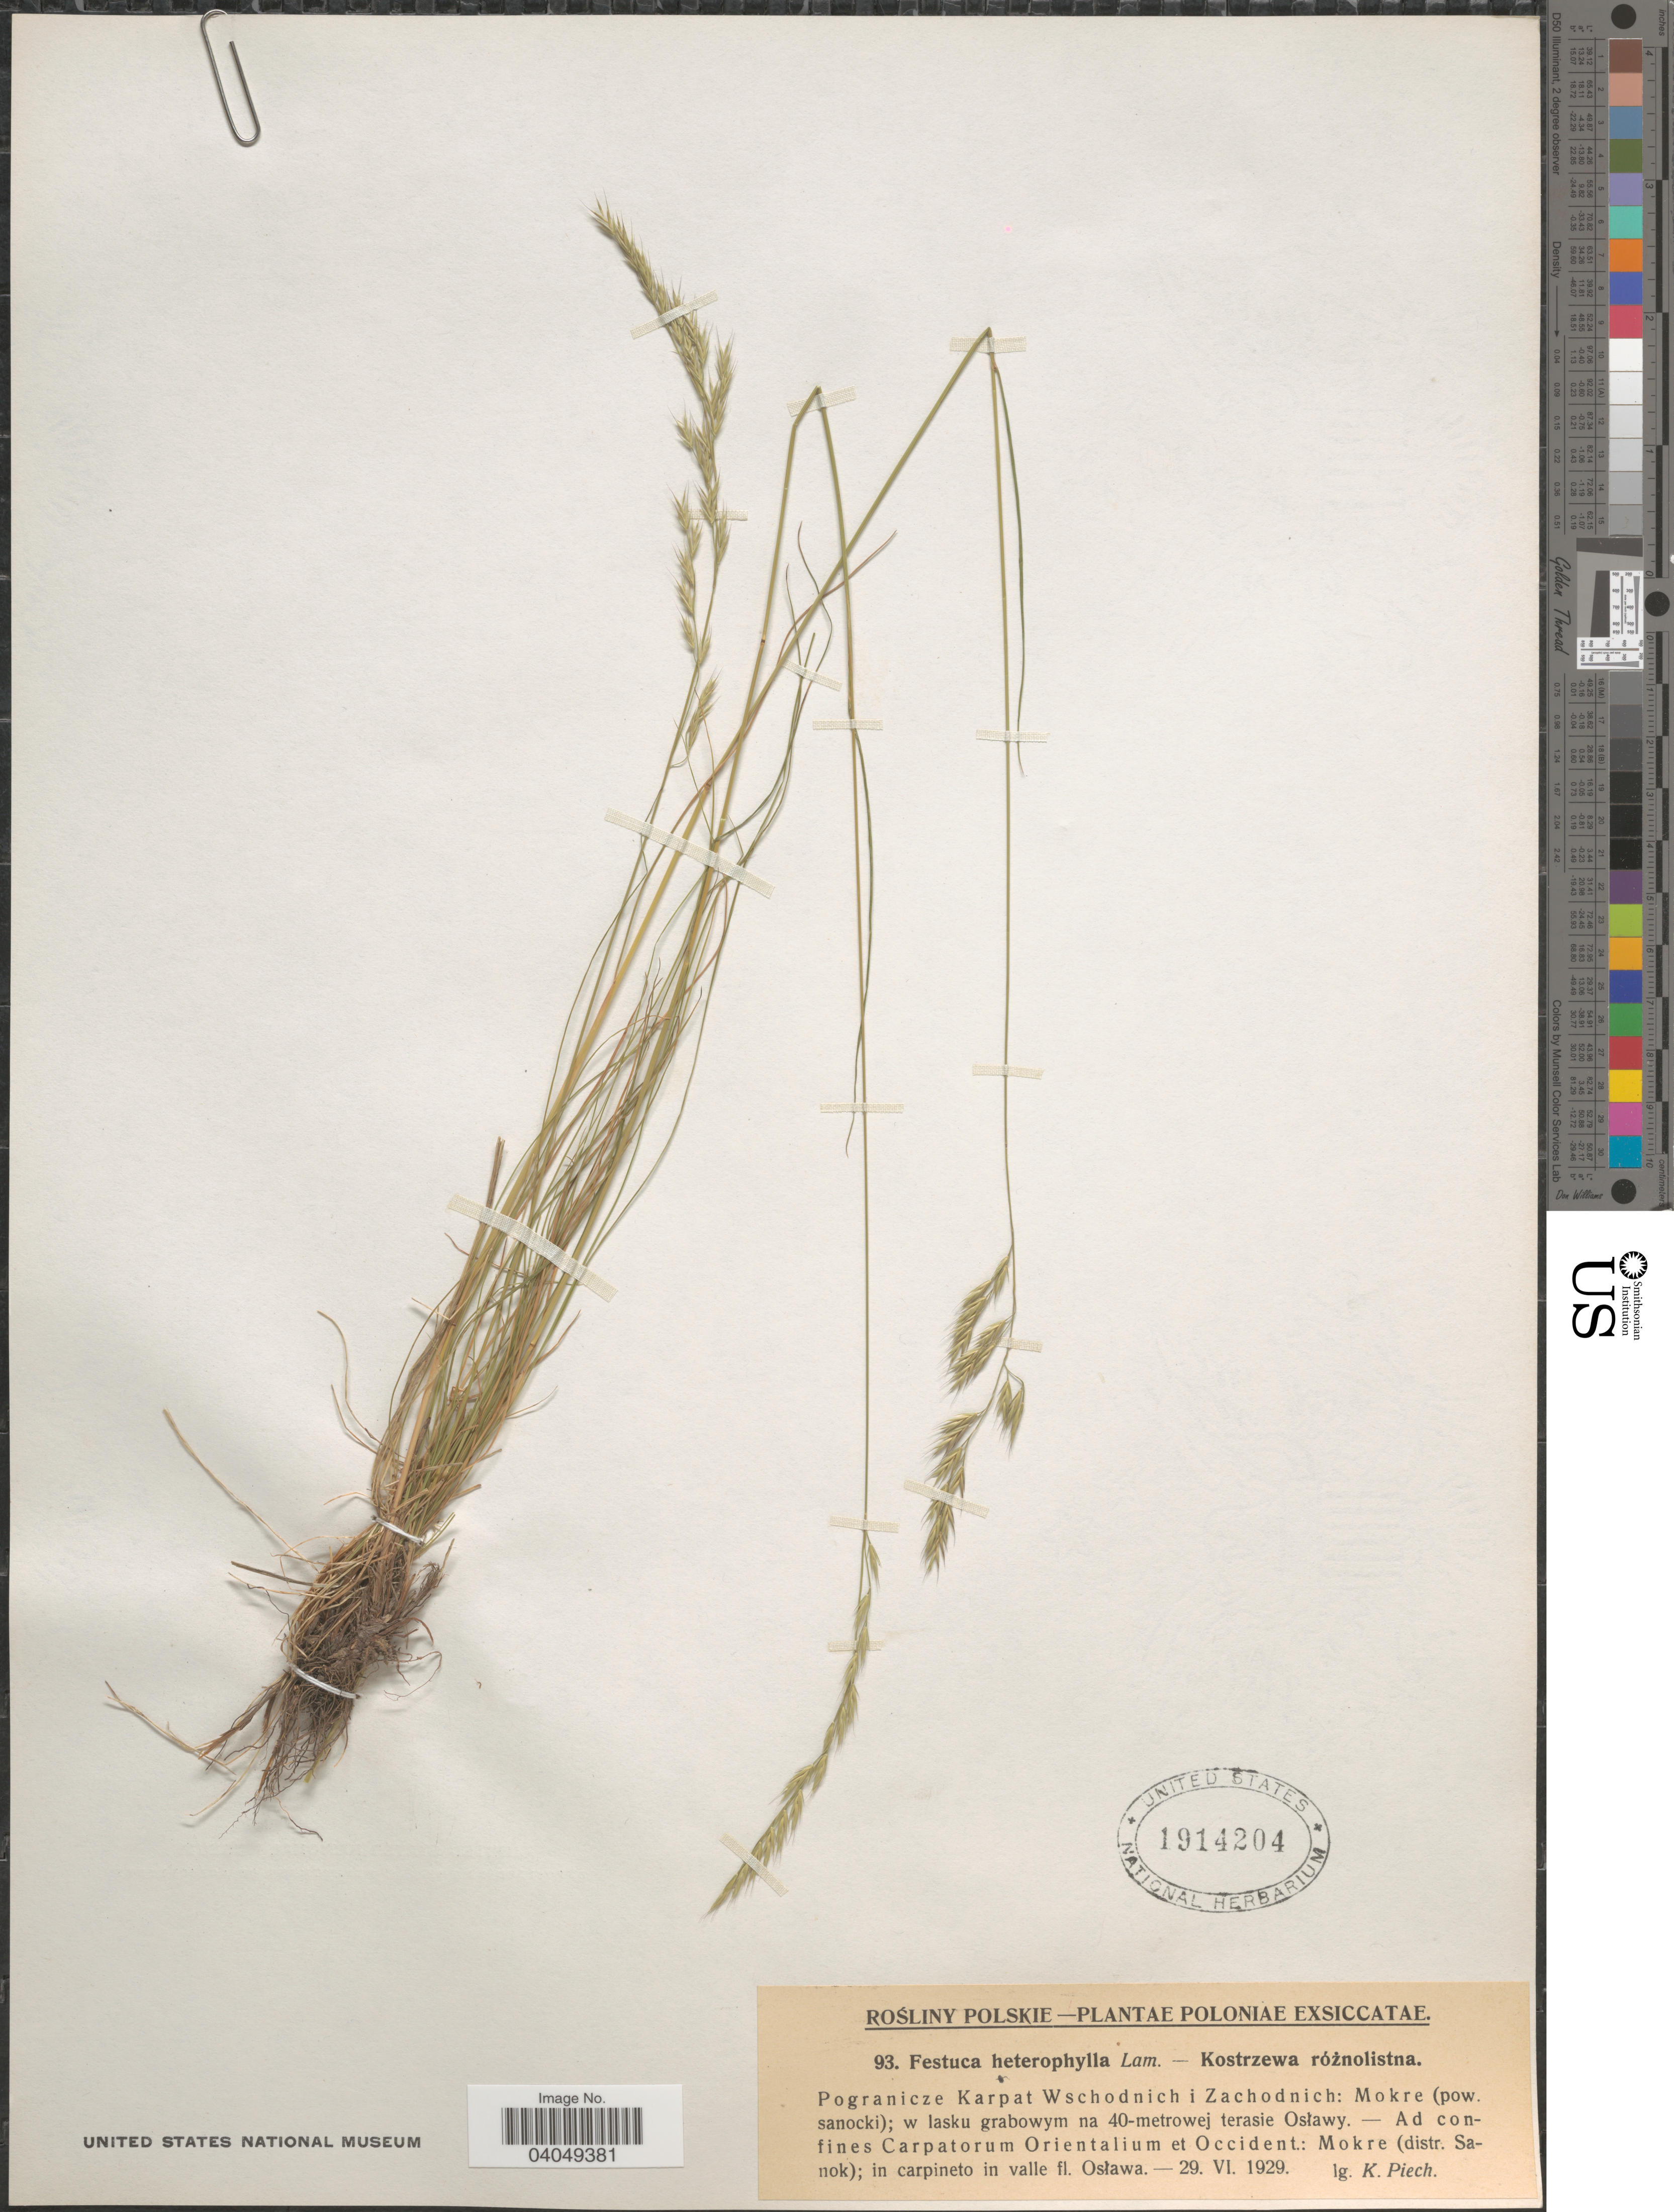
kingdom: Plantae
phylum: Tracheophyta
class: Liliopsida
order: Poales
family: Poaceae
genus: Festuca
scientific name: Festuca heterophylla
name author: Lam.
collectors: K. Piech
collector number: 93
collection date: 1929-06-29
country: Poland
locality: Poloniae. Pagranicze Karpat Wschodnich i Zachodnich: Mokre (pow. sanocki); w lasku grabowym na 40-metrowej terasie Osławy. - Ad confines Carpatorum Orientalium et Occident.: Mokre (distr. Saknok); in carpineto in valle fl. Osława.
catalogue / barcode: US 1914204